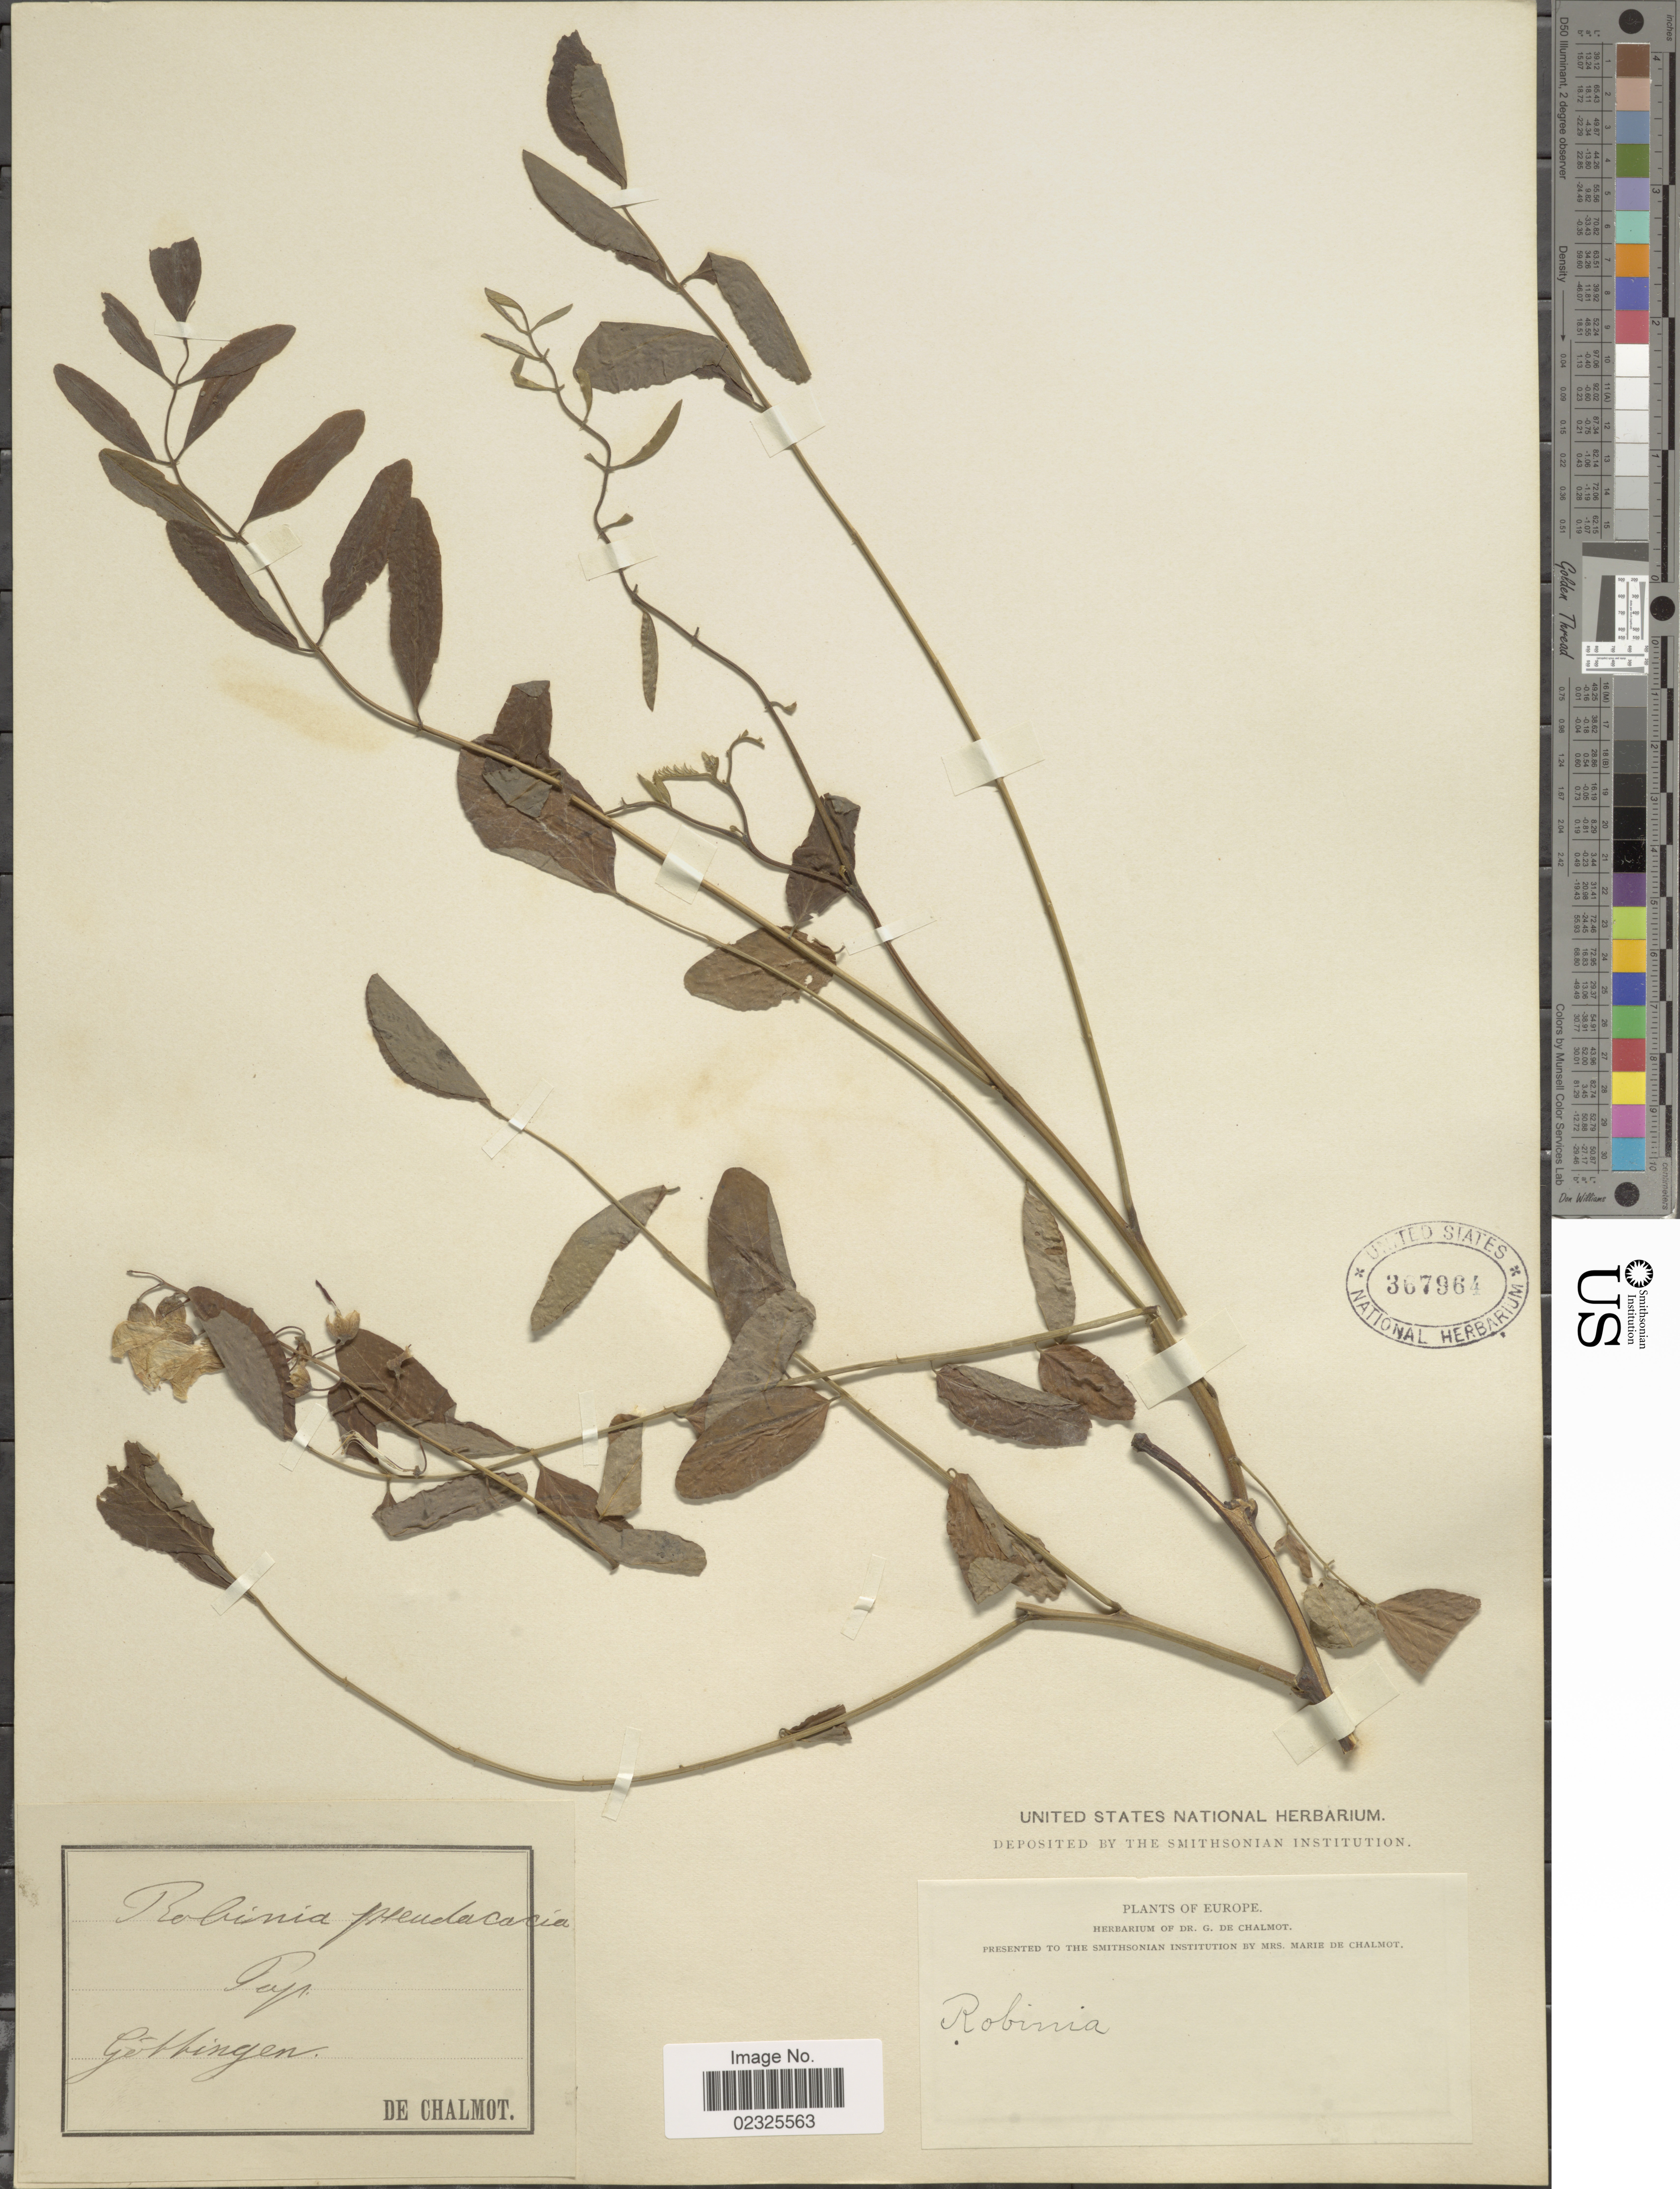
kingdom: Plantae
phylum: Tracheophyta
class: Magnoliopsida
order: Fabales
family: Fabaceae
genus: Robinia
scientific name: Robinia pseudoacacia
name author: L.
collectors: ex herb. G. de Chalmot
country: Germany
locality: Gottingen [interpreted], Europe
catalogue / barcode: US 367964